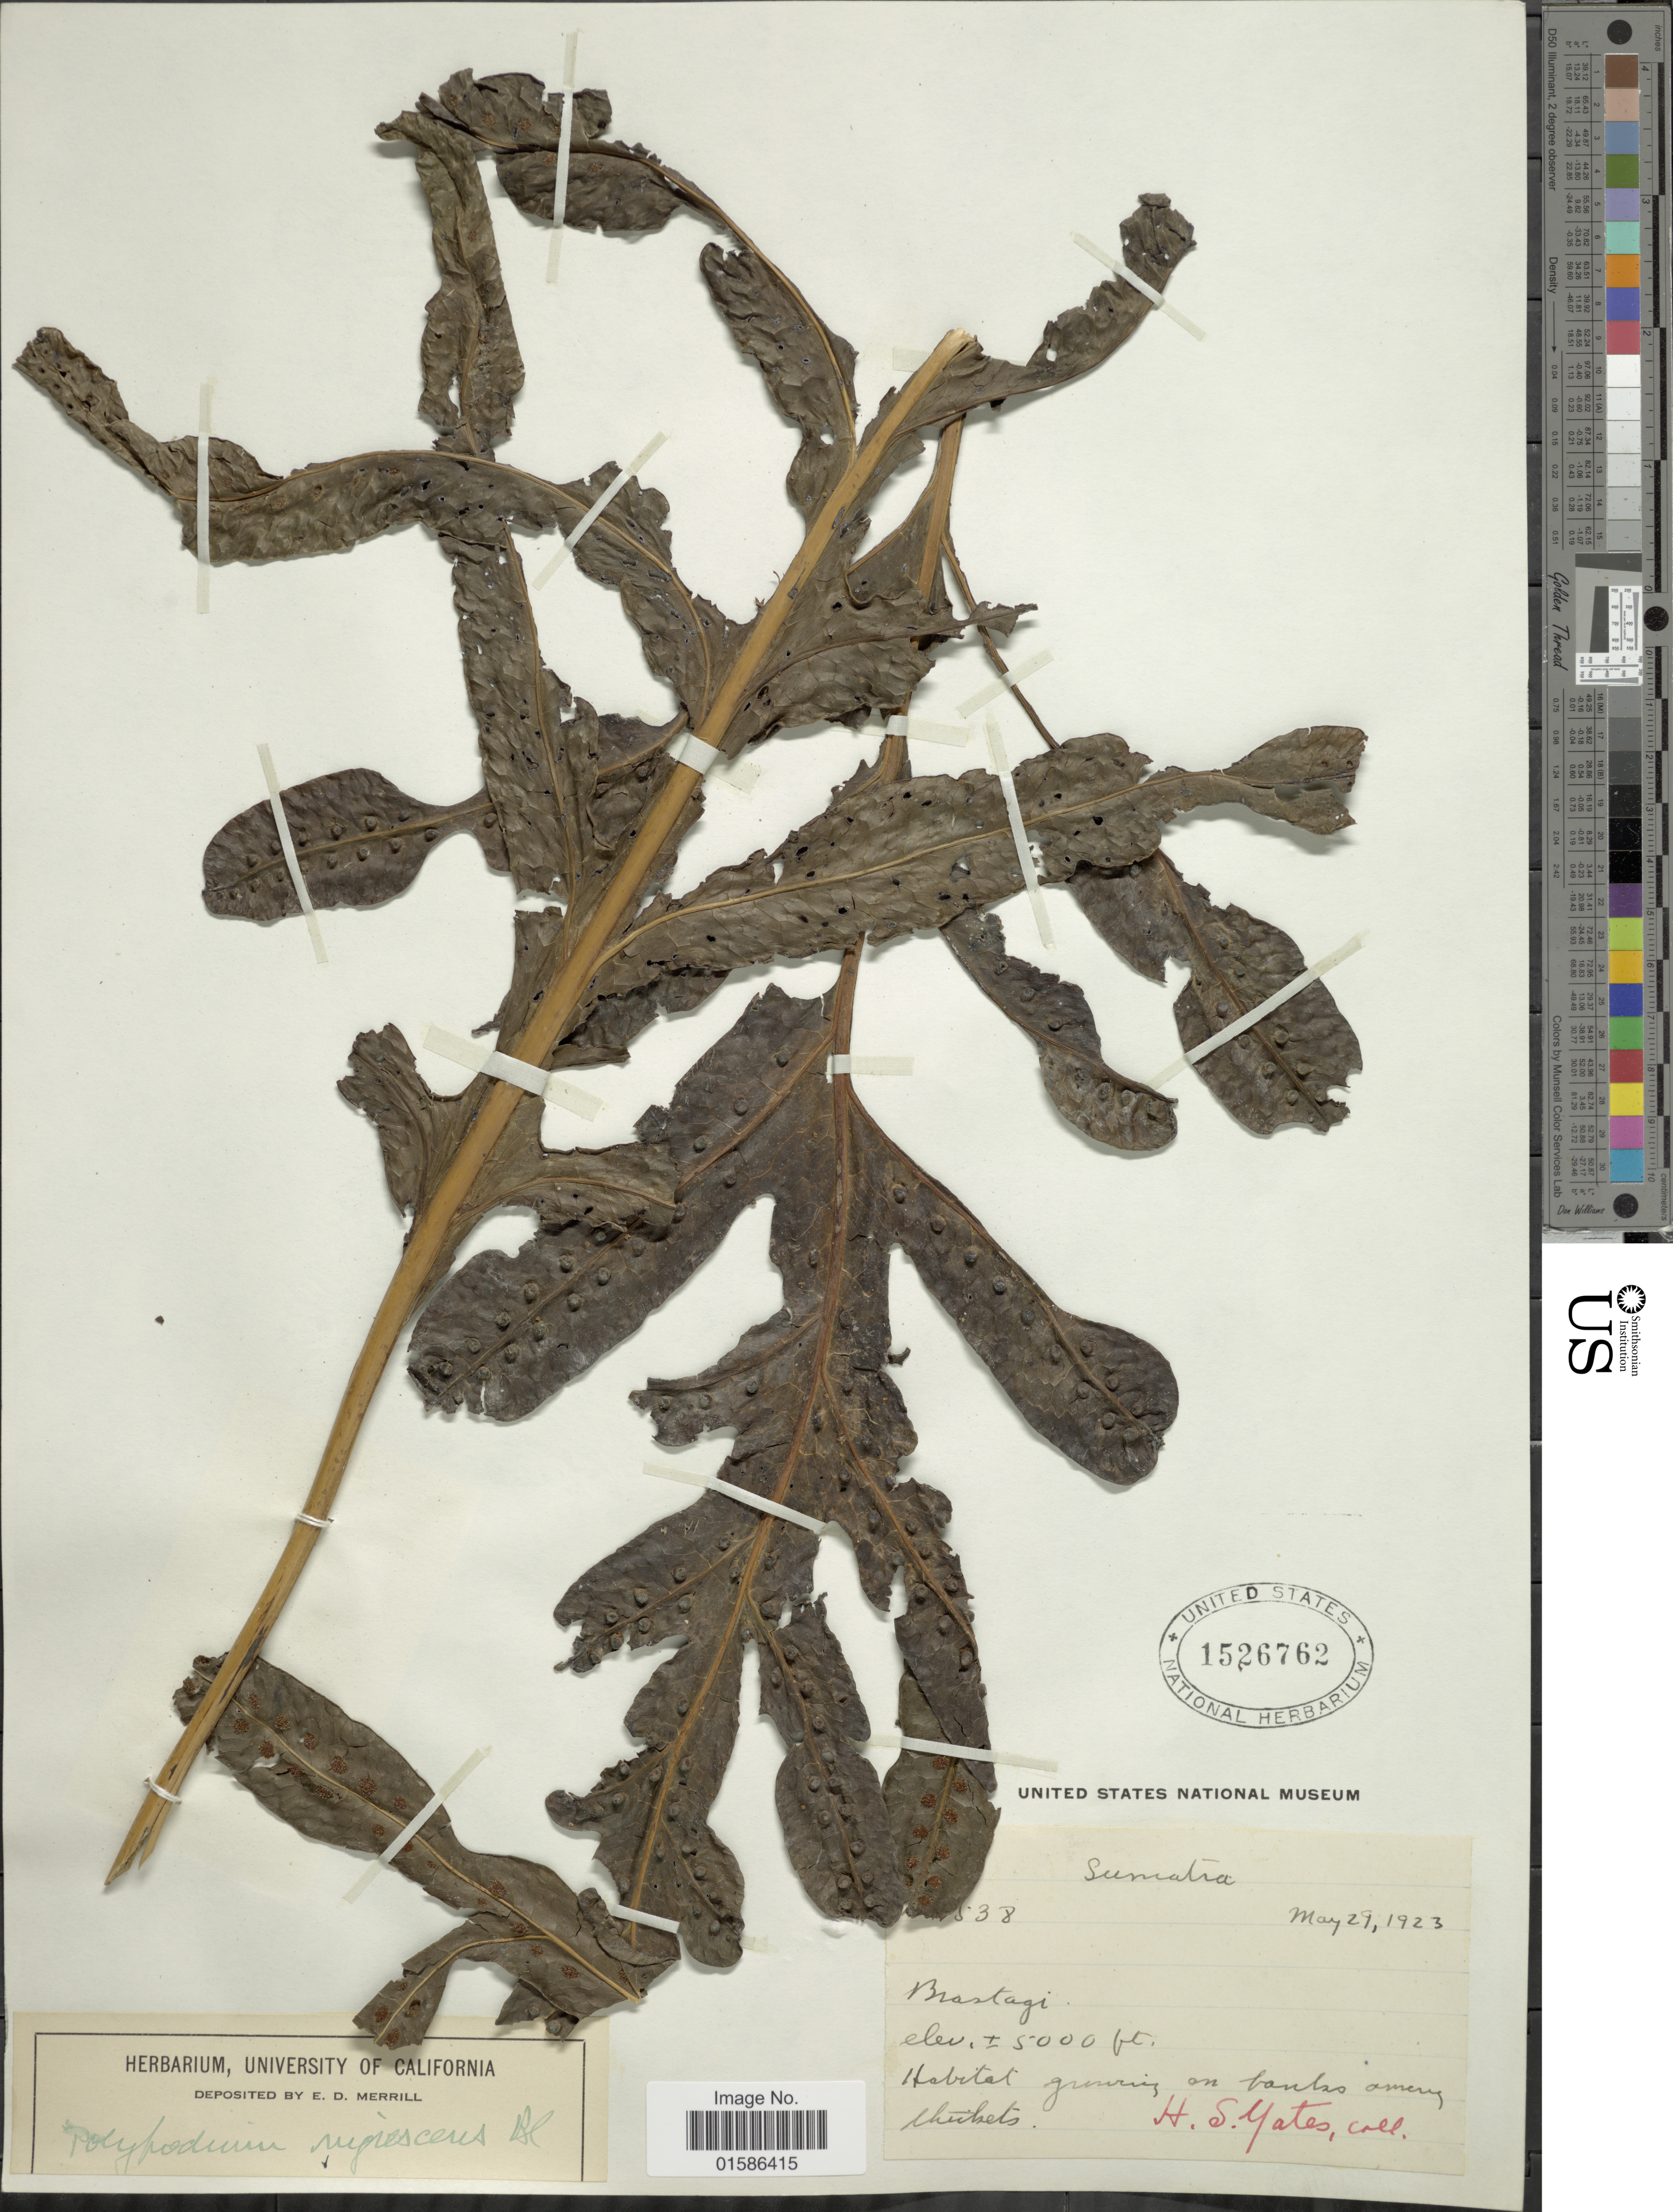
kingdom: Plantae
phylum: Tracheophyta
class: Polypodiopsida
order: Polypodiales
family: Polypodiaceae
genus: Microsorum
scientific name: Microsorum membranifolium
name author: (R. Br.) Ching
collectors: H. S. Yates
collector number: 538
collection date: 1923-05-29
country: Indonesia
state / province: Sumatra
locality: Brastagi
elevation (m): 1524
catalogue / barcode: US 1526762